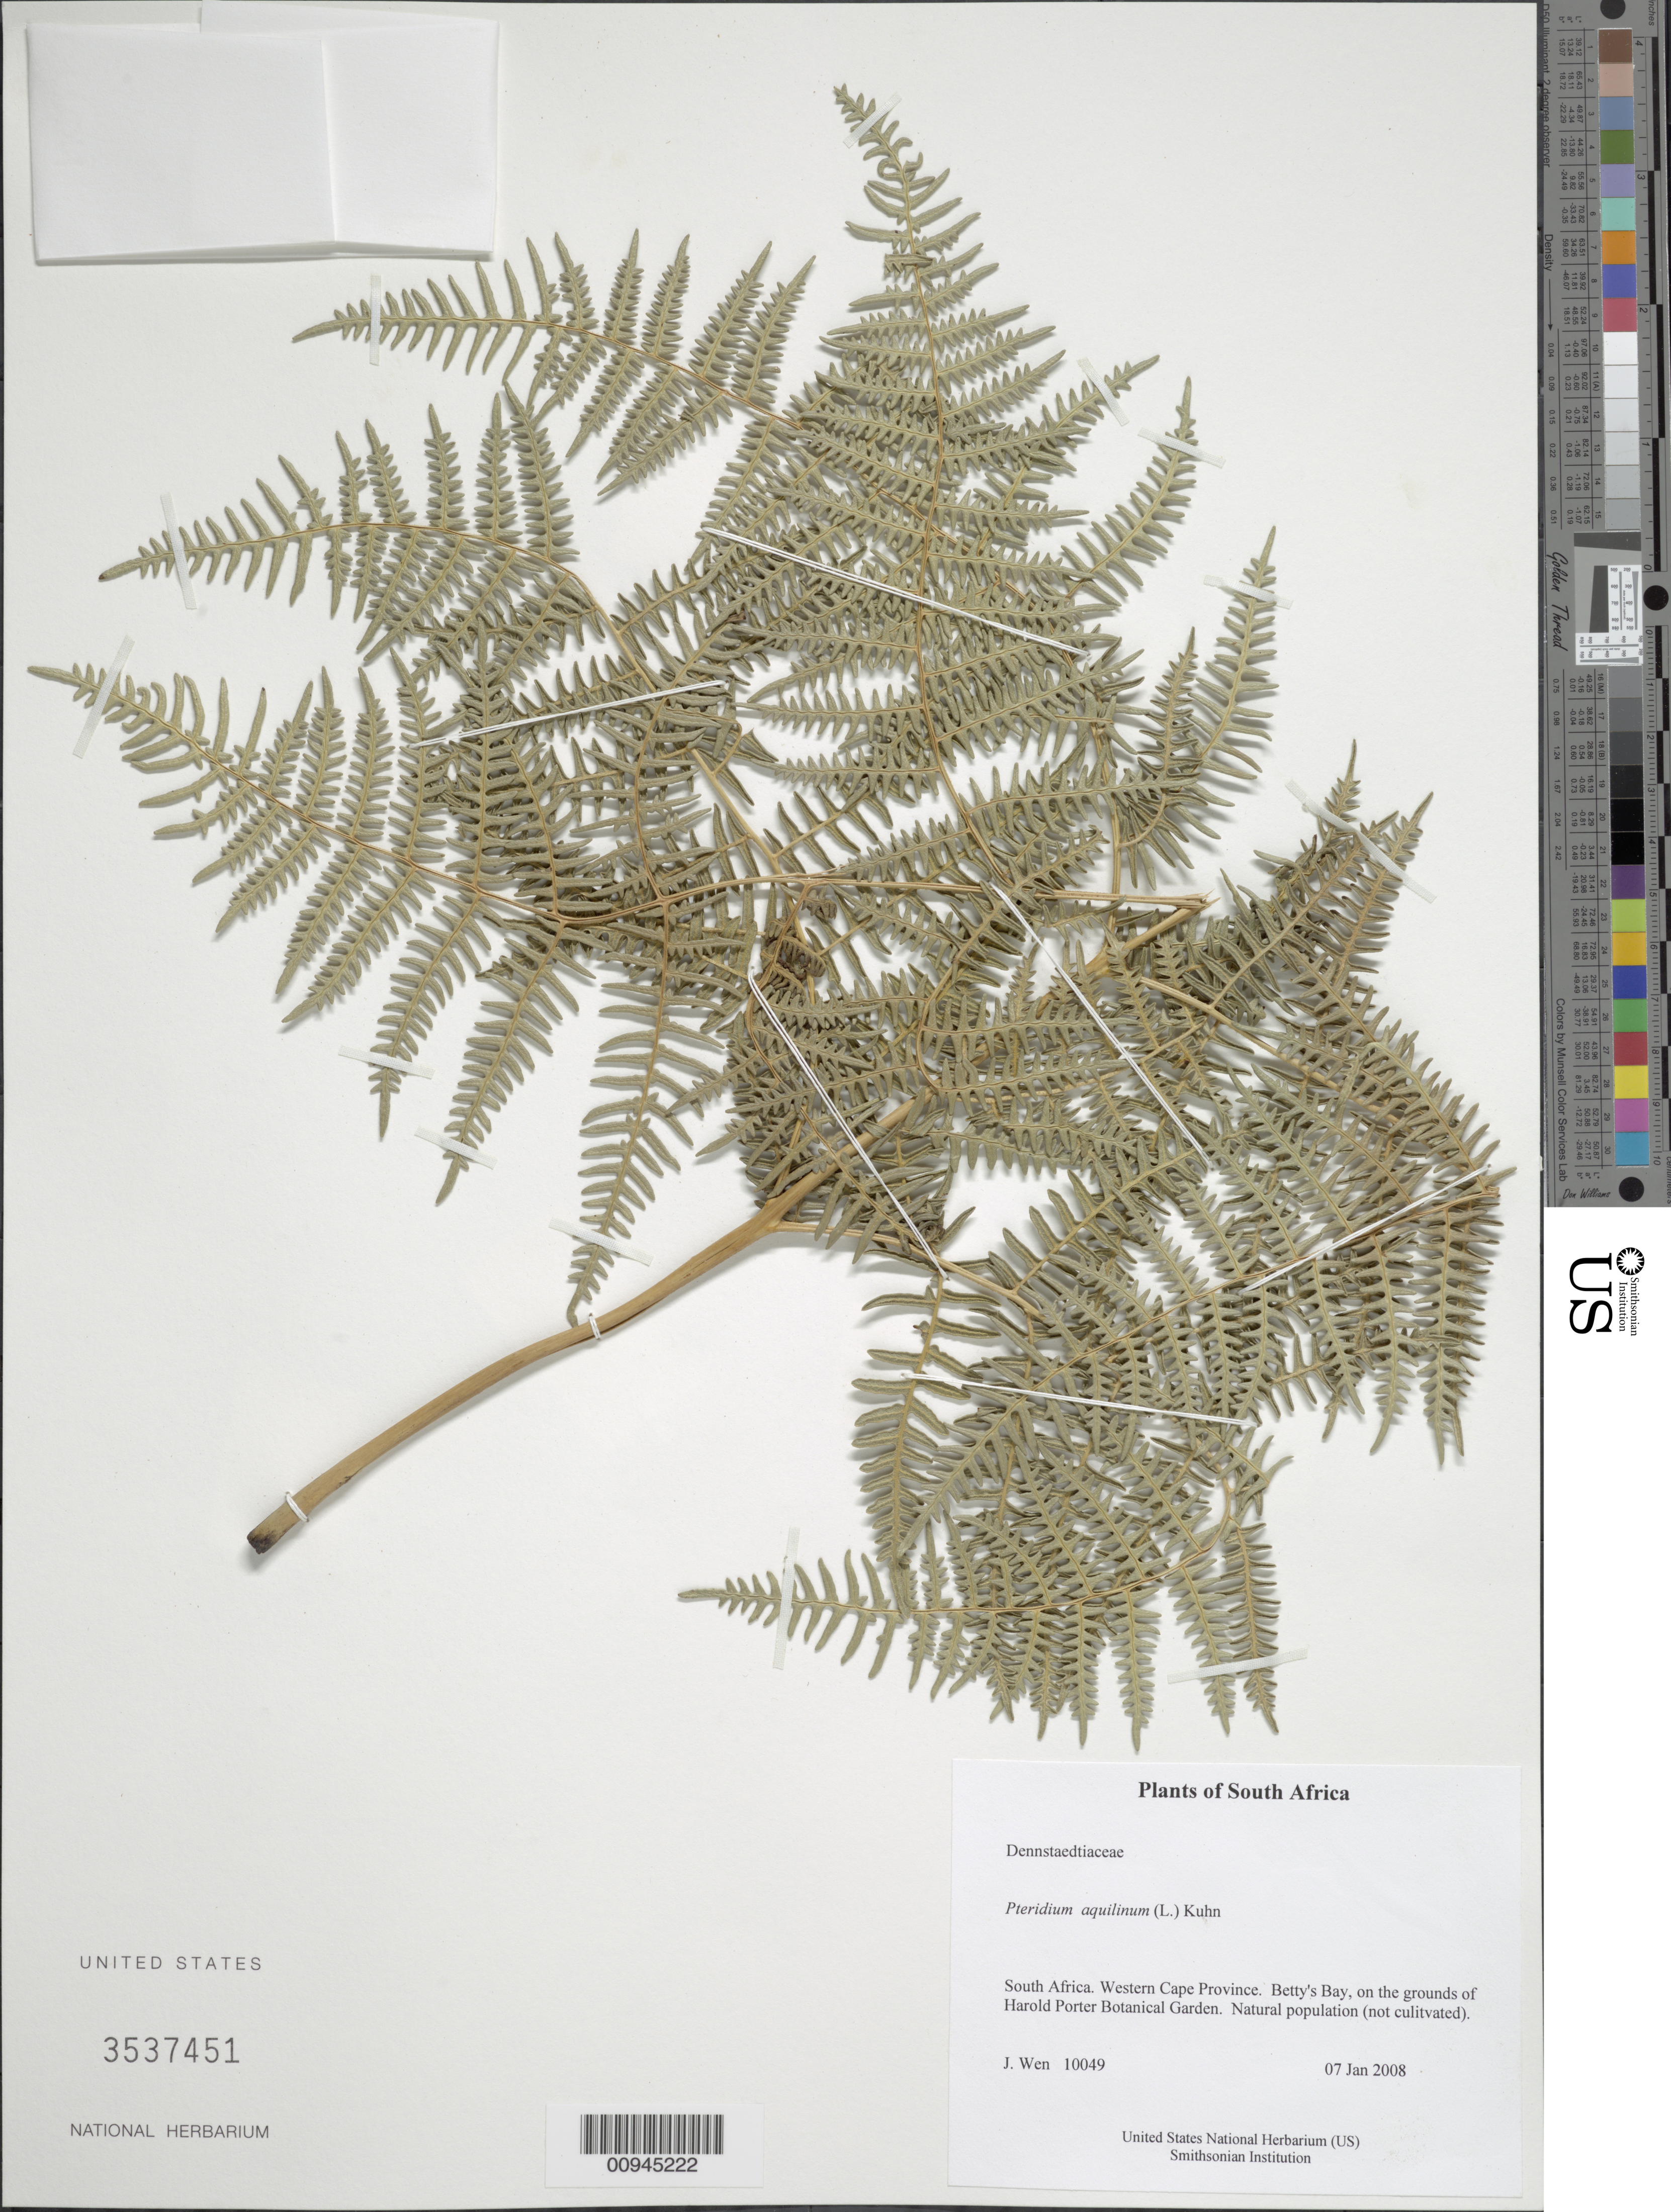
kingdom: Plantae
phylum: Tracheophyta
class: Polypodiopsida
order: Polypodiales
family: Dennstaedtiaceae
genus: Pteridium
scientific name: Pteridium aquilinum var. typicum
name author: R.M. Tryon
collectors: J. Wen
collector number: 10049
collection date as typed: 07 Jan 2008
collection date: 2008-01-07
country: South Africa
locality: Western Cape Province. Betty's Bay, on the grounds of Harold Porter Botanical Garden. Natural population (not culitvated).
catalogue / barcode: US 3537451